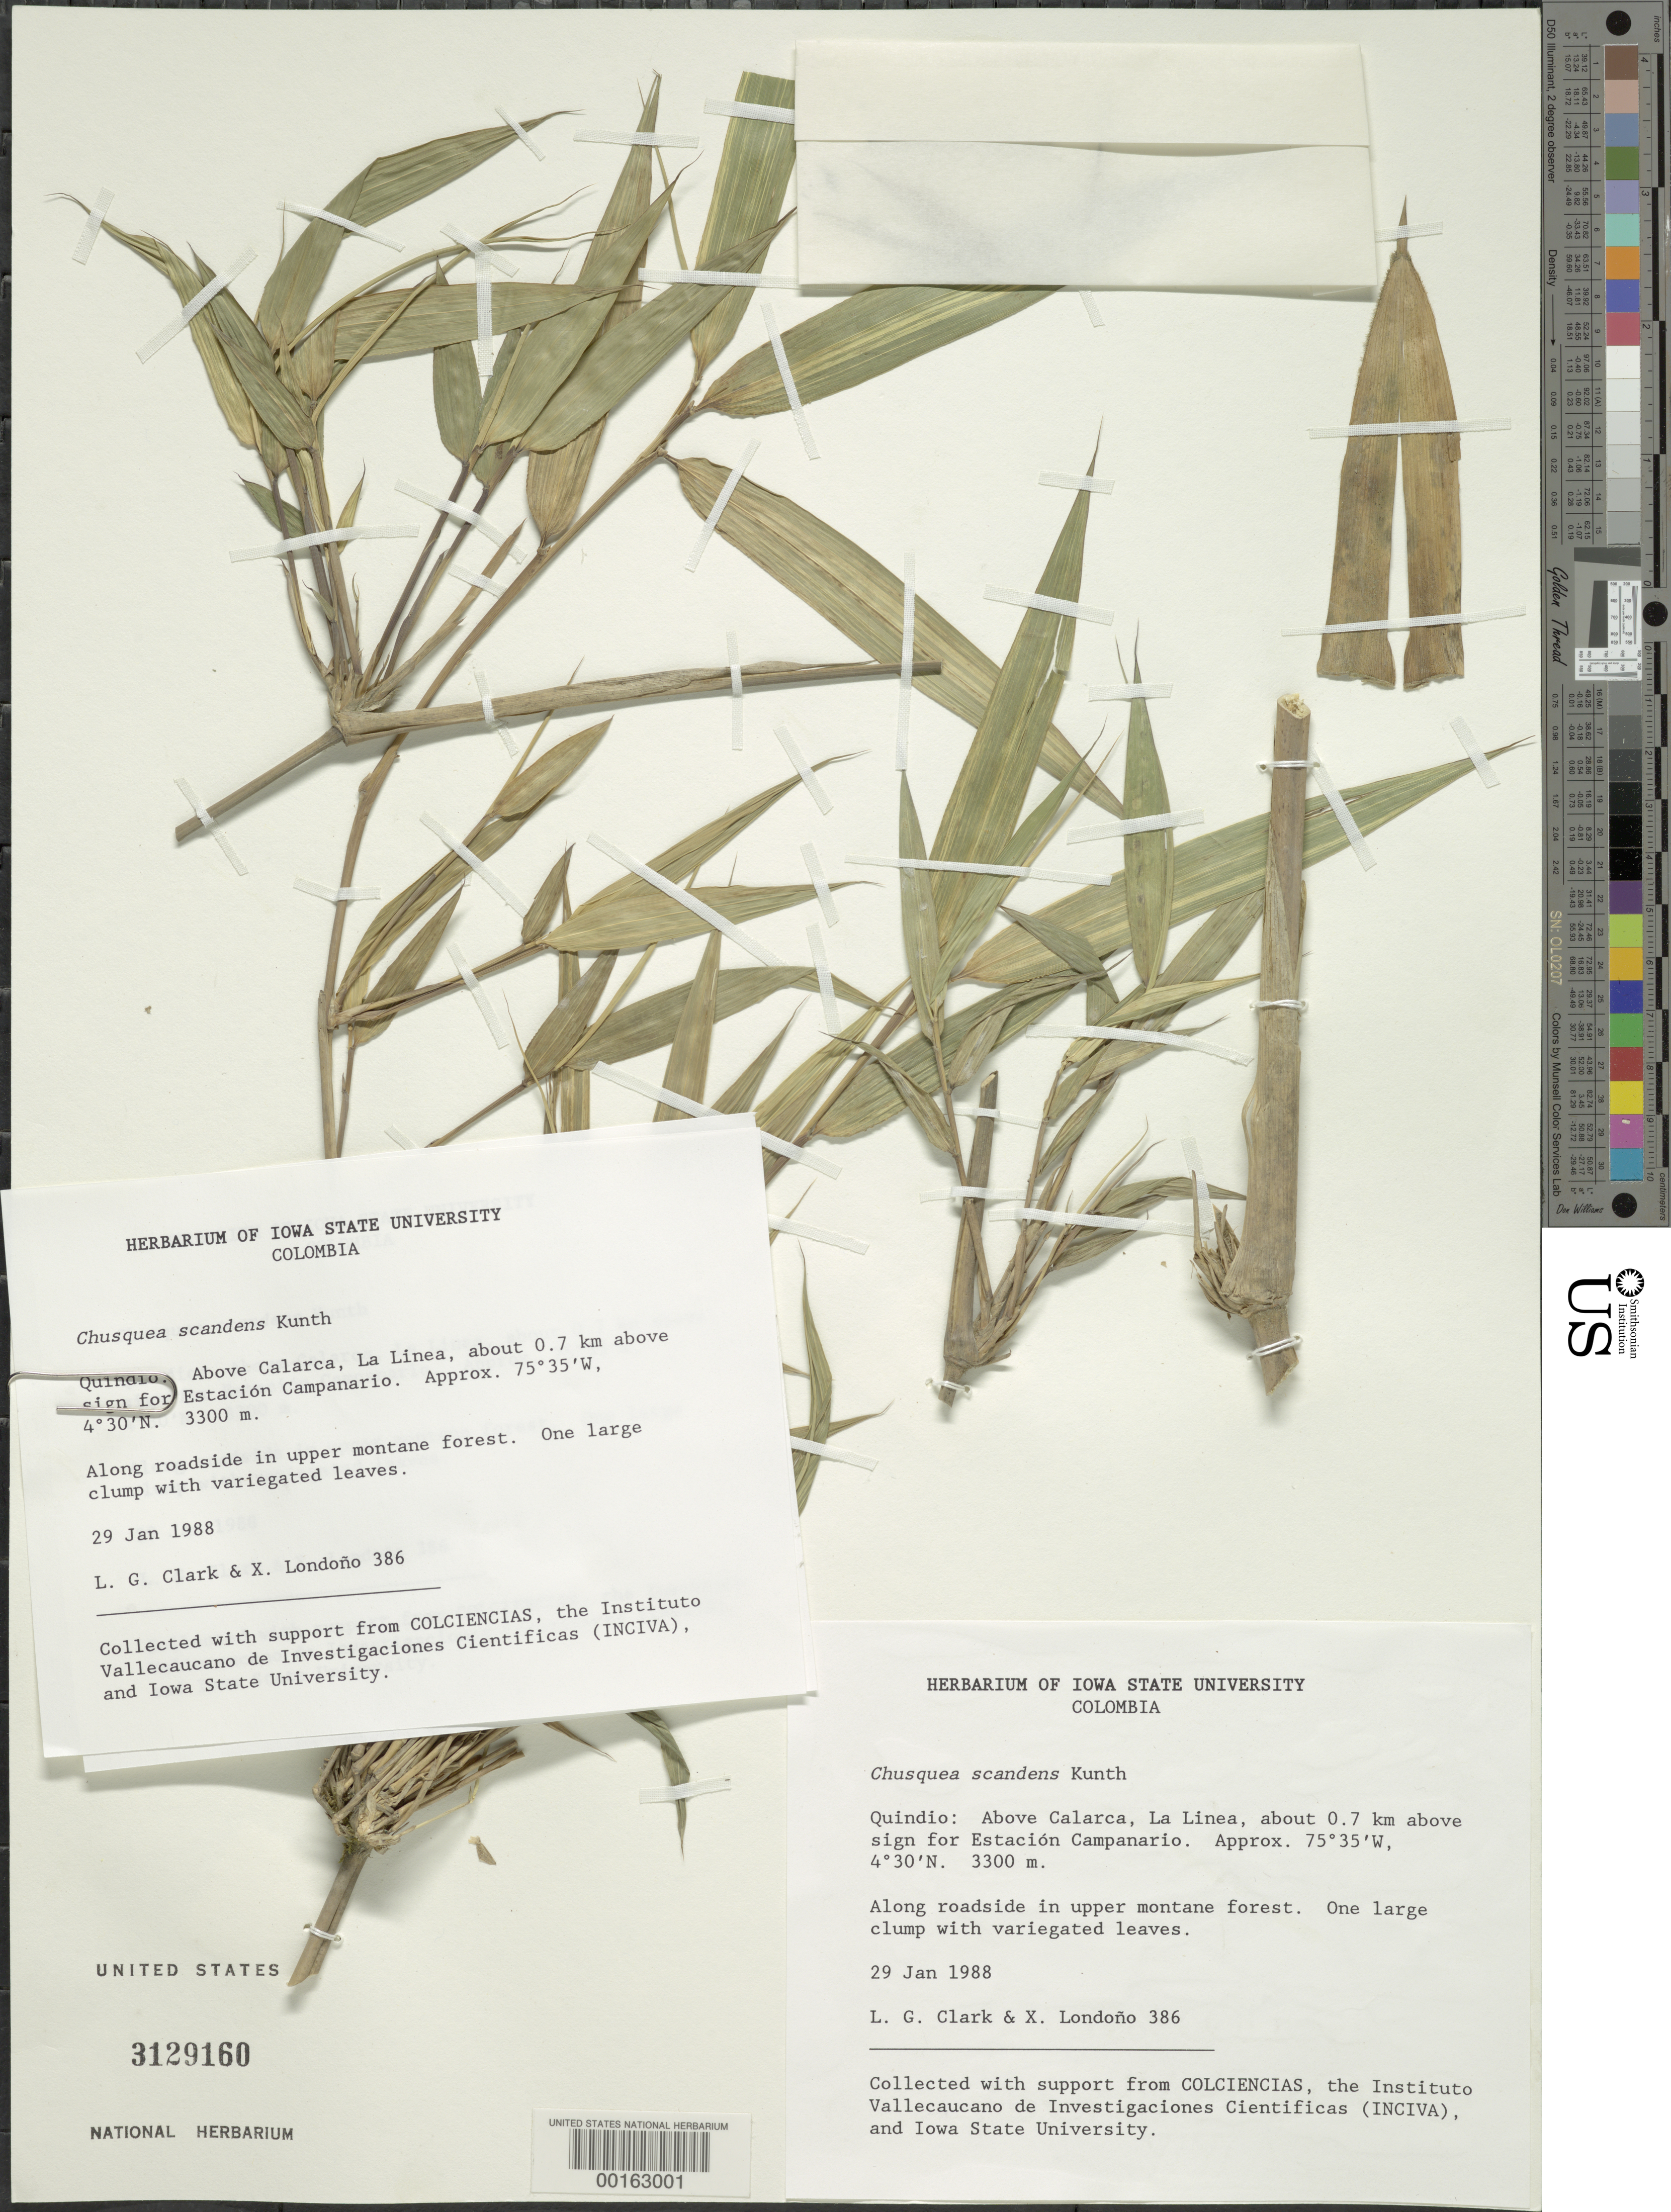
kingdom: Plantae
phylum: Tracheophyta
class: Liliopsida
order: Poales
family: Poaceae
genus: Chusquea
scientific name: Chusquea scandens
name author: Kunth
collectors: L. G. Clark & X. Londoño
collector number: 386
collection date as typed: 29 Jan 1988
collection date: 1988-01-29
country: Colombia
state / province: Quindío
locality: Above calarca, la linea, .7 km above sign for estacion Campanario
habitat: Along raodside in upper montane forest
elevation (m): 3300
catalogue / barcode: US 3129160